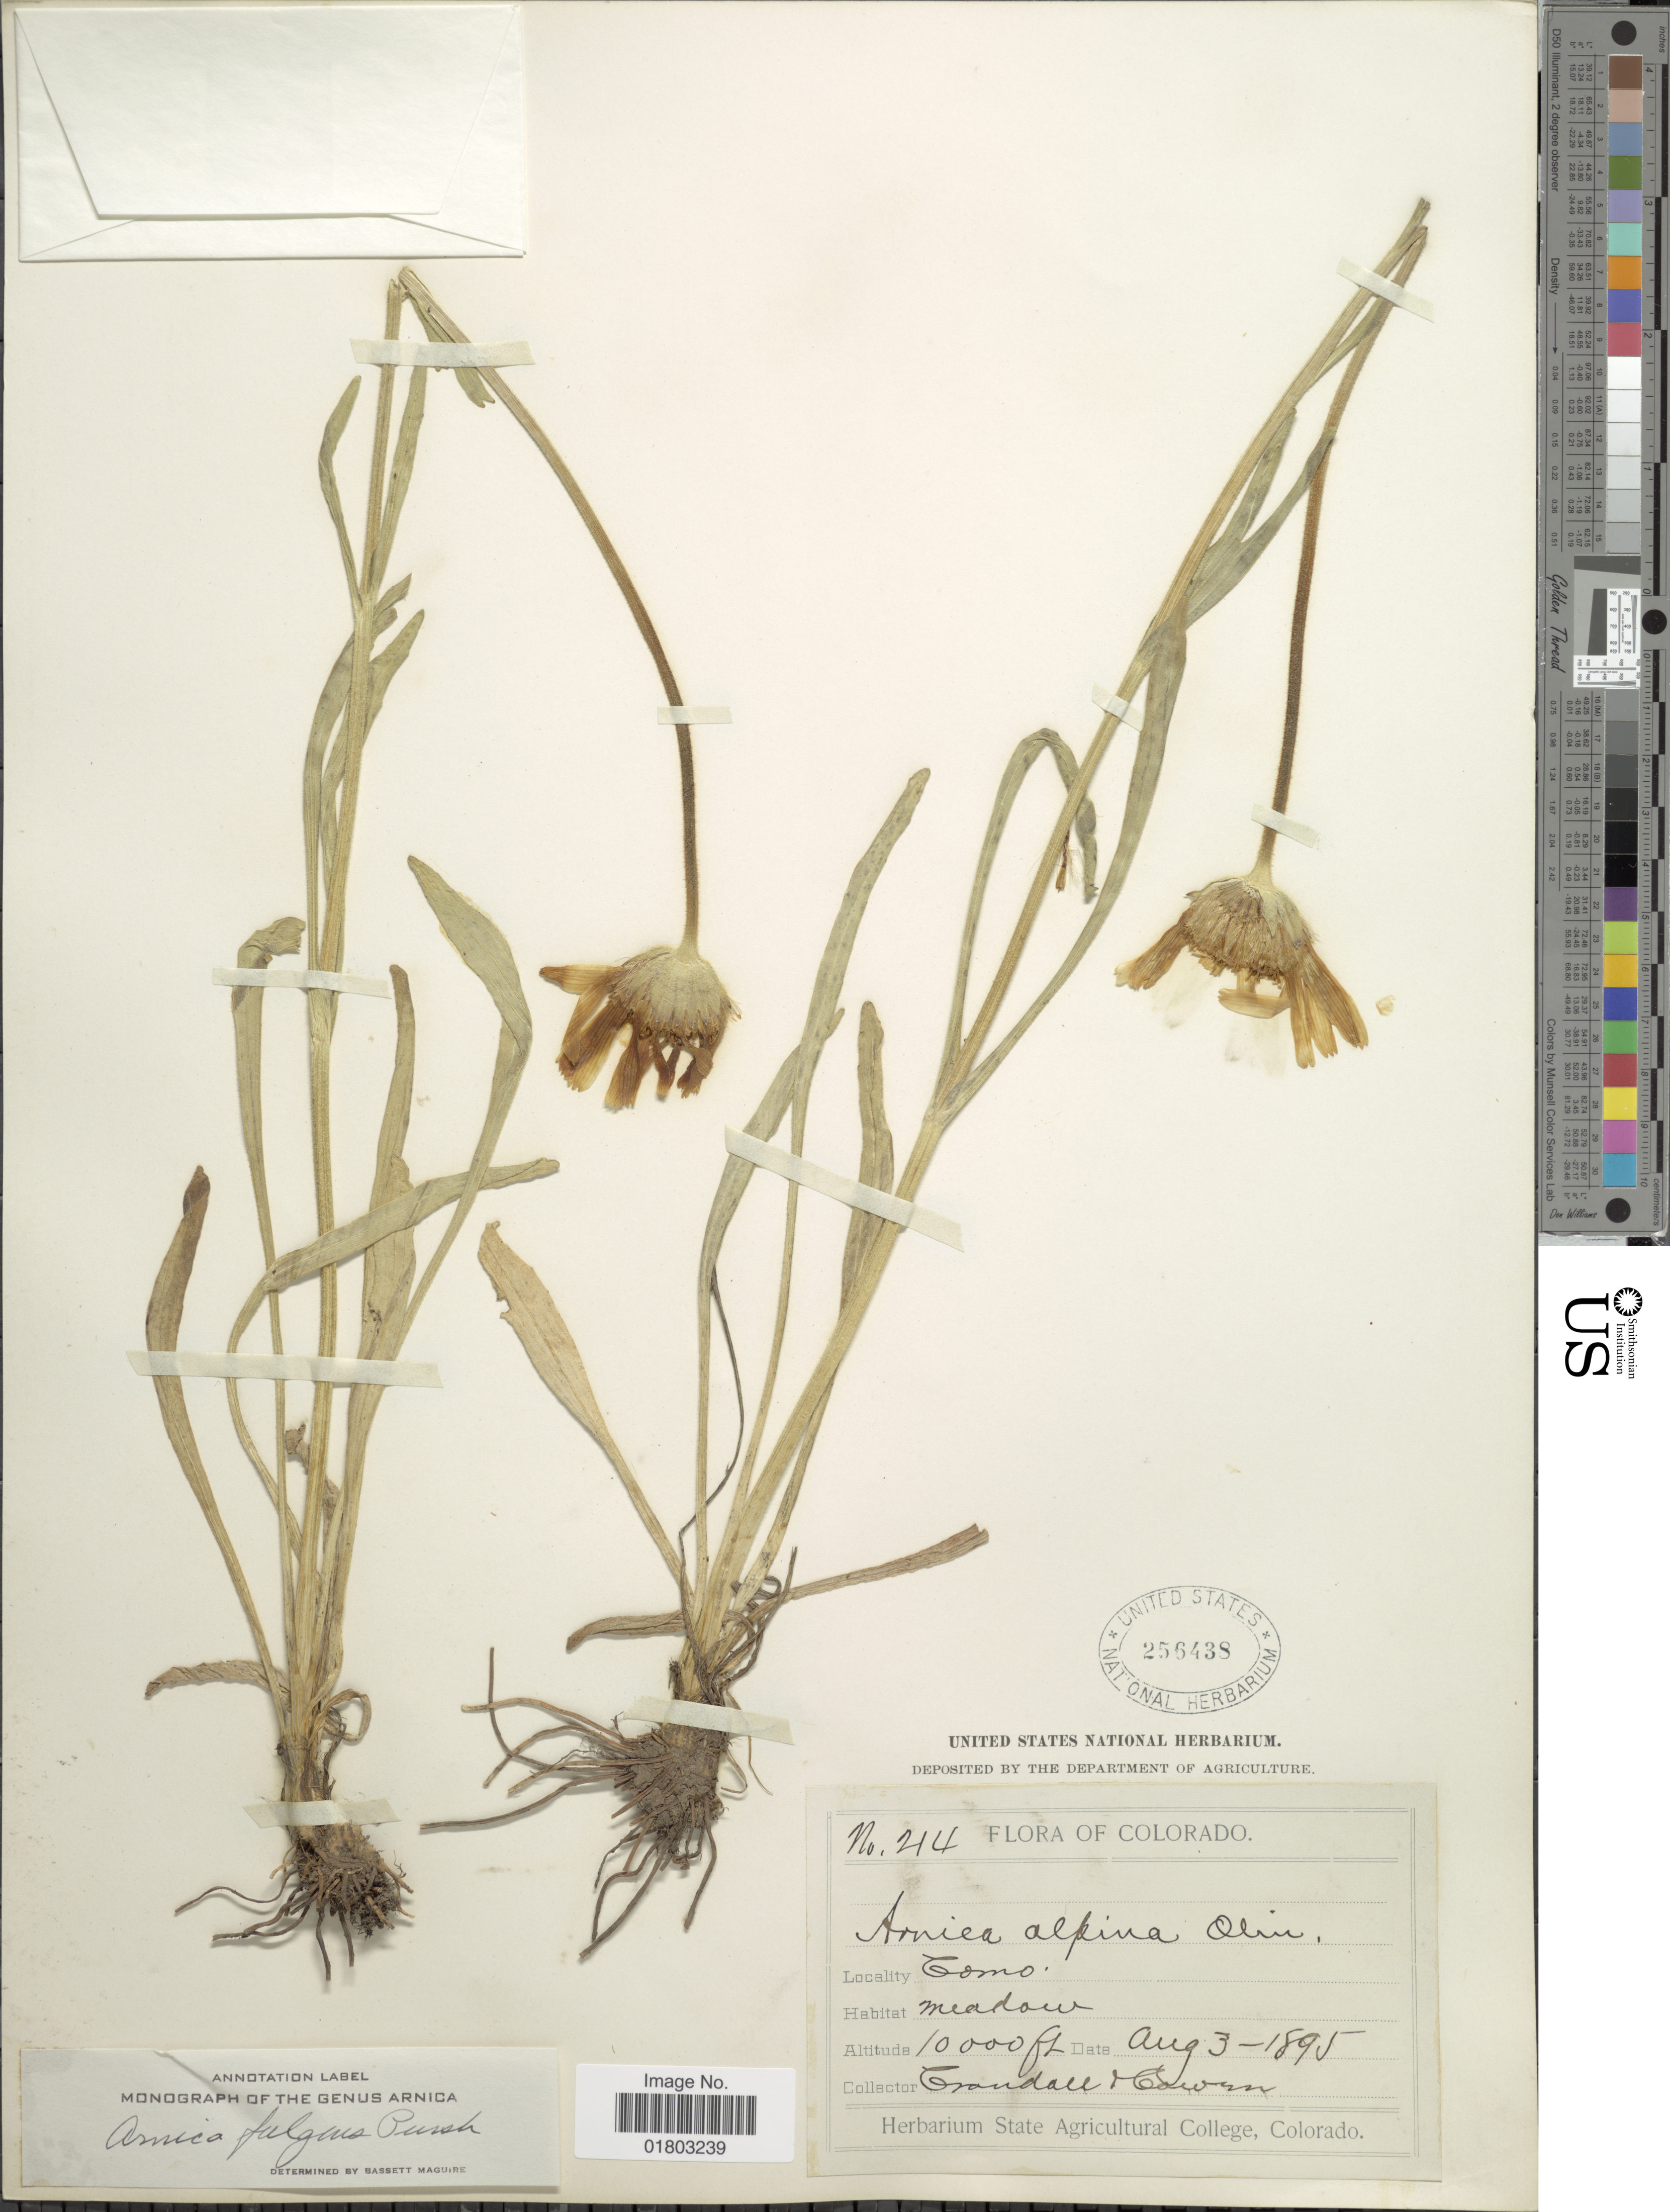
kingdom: Plantae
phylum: Tracheophyta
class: Magnoliopsida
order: Asterales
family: Asteraceae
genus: Arnica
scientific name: Arnica fulgens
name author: Pursh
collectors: -. Crandall & -. Cowen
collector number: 214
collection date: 1895-08-03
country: United States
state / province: Colorado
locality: Como, meadow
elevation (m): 3048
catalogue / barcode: US 256438